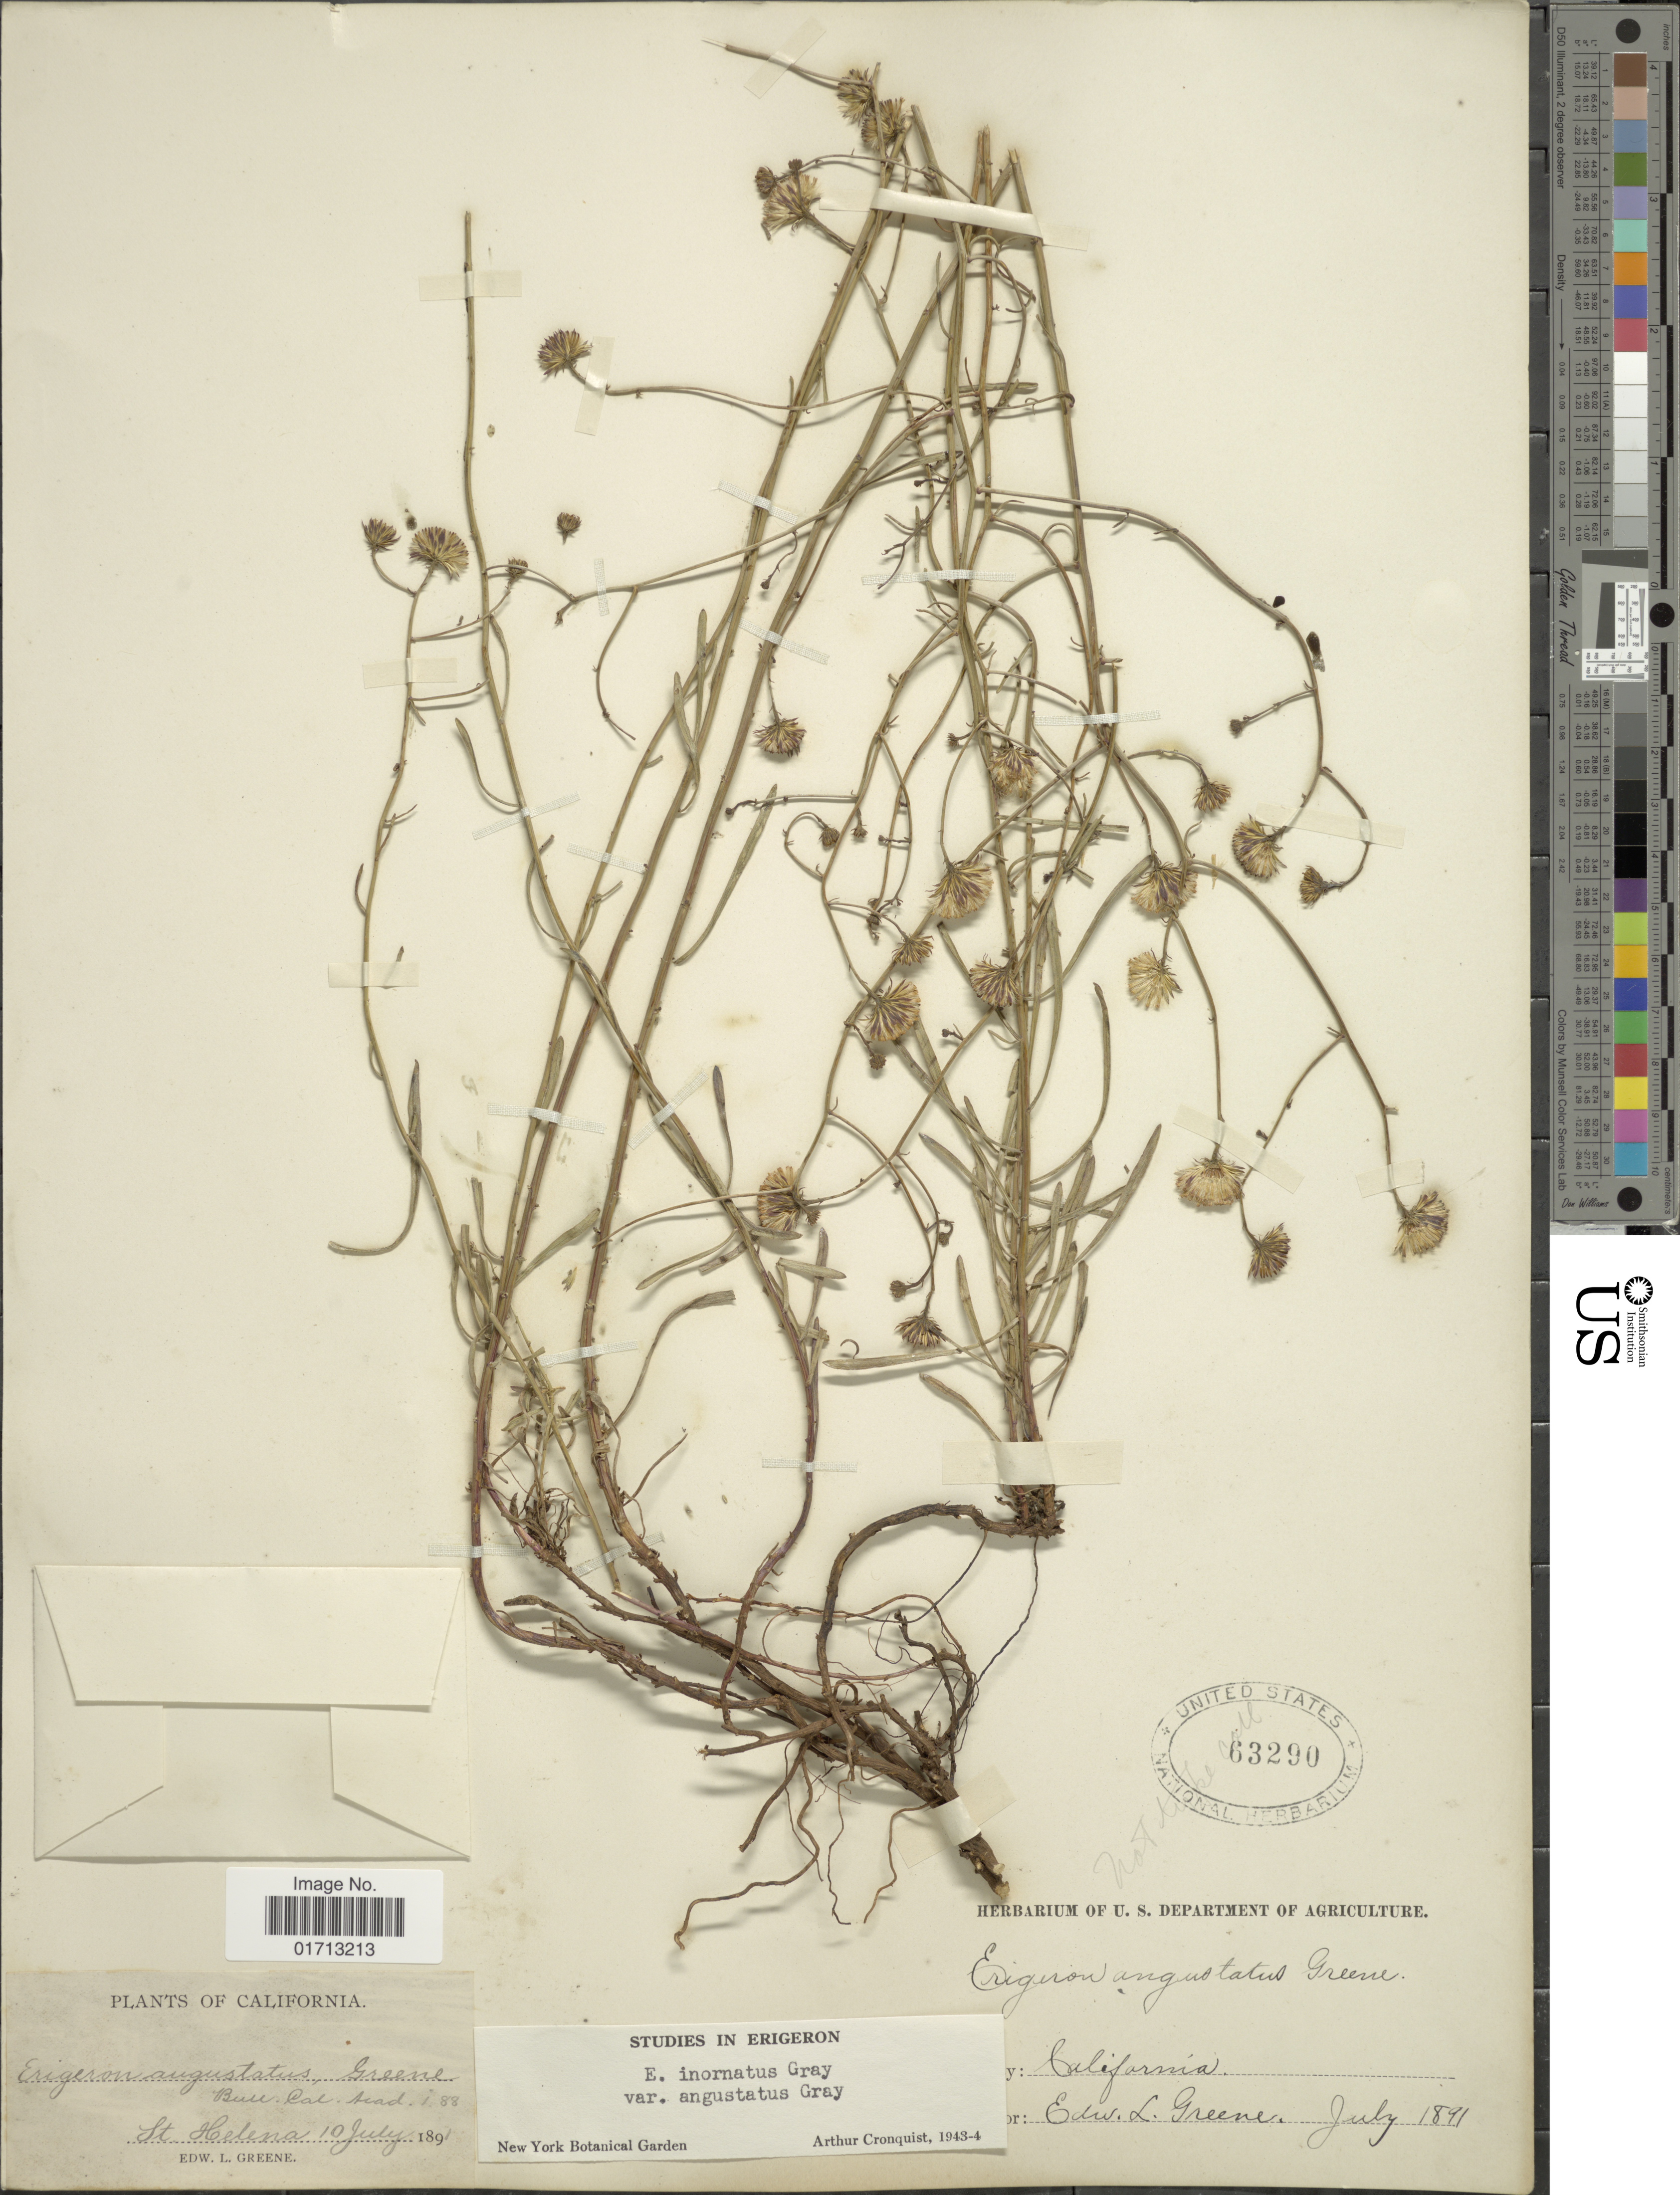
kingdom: Plantae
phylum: Tracheophyta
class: Magnoliopsida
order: Asterales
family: Asteraceae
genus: Erigeron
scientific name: Erigeron inornatus var. angustatus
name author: A. Gray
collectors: E. L. Greene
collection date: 1891-07-10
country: United States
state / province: California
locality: St. Helena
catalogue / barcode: US 63290